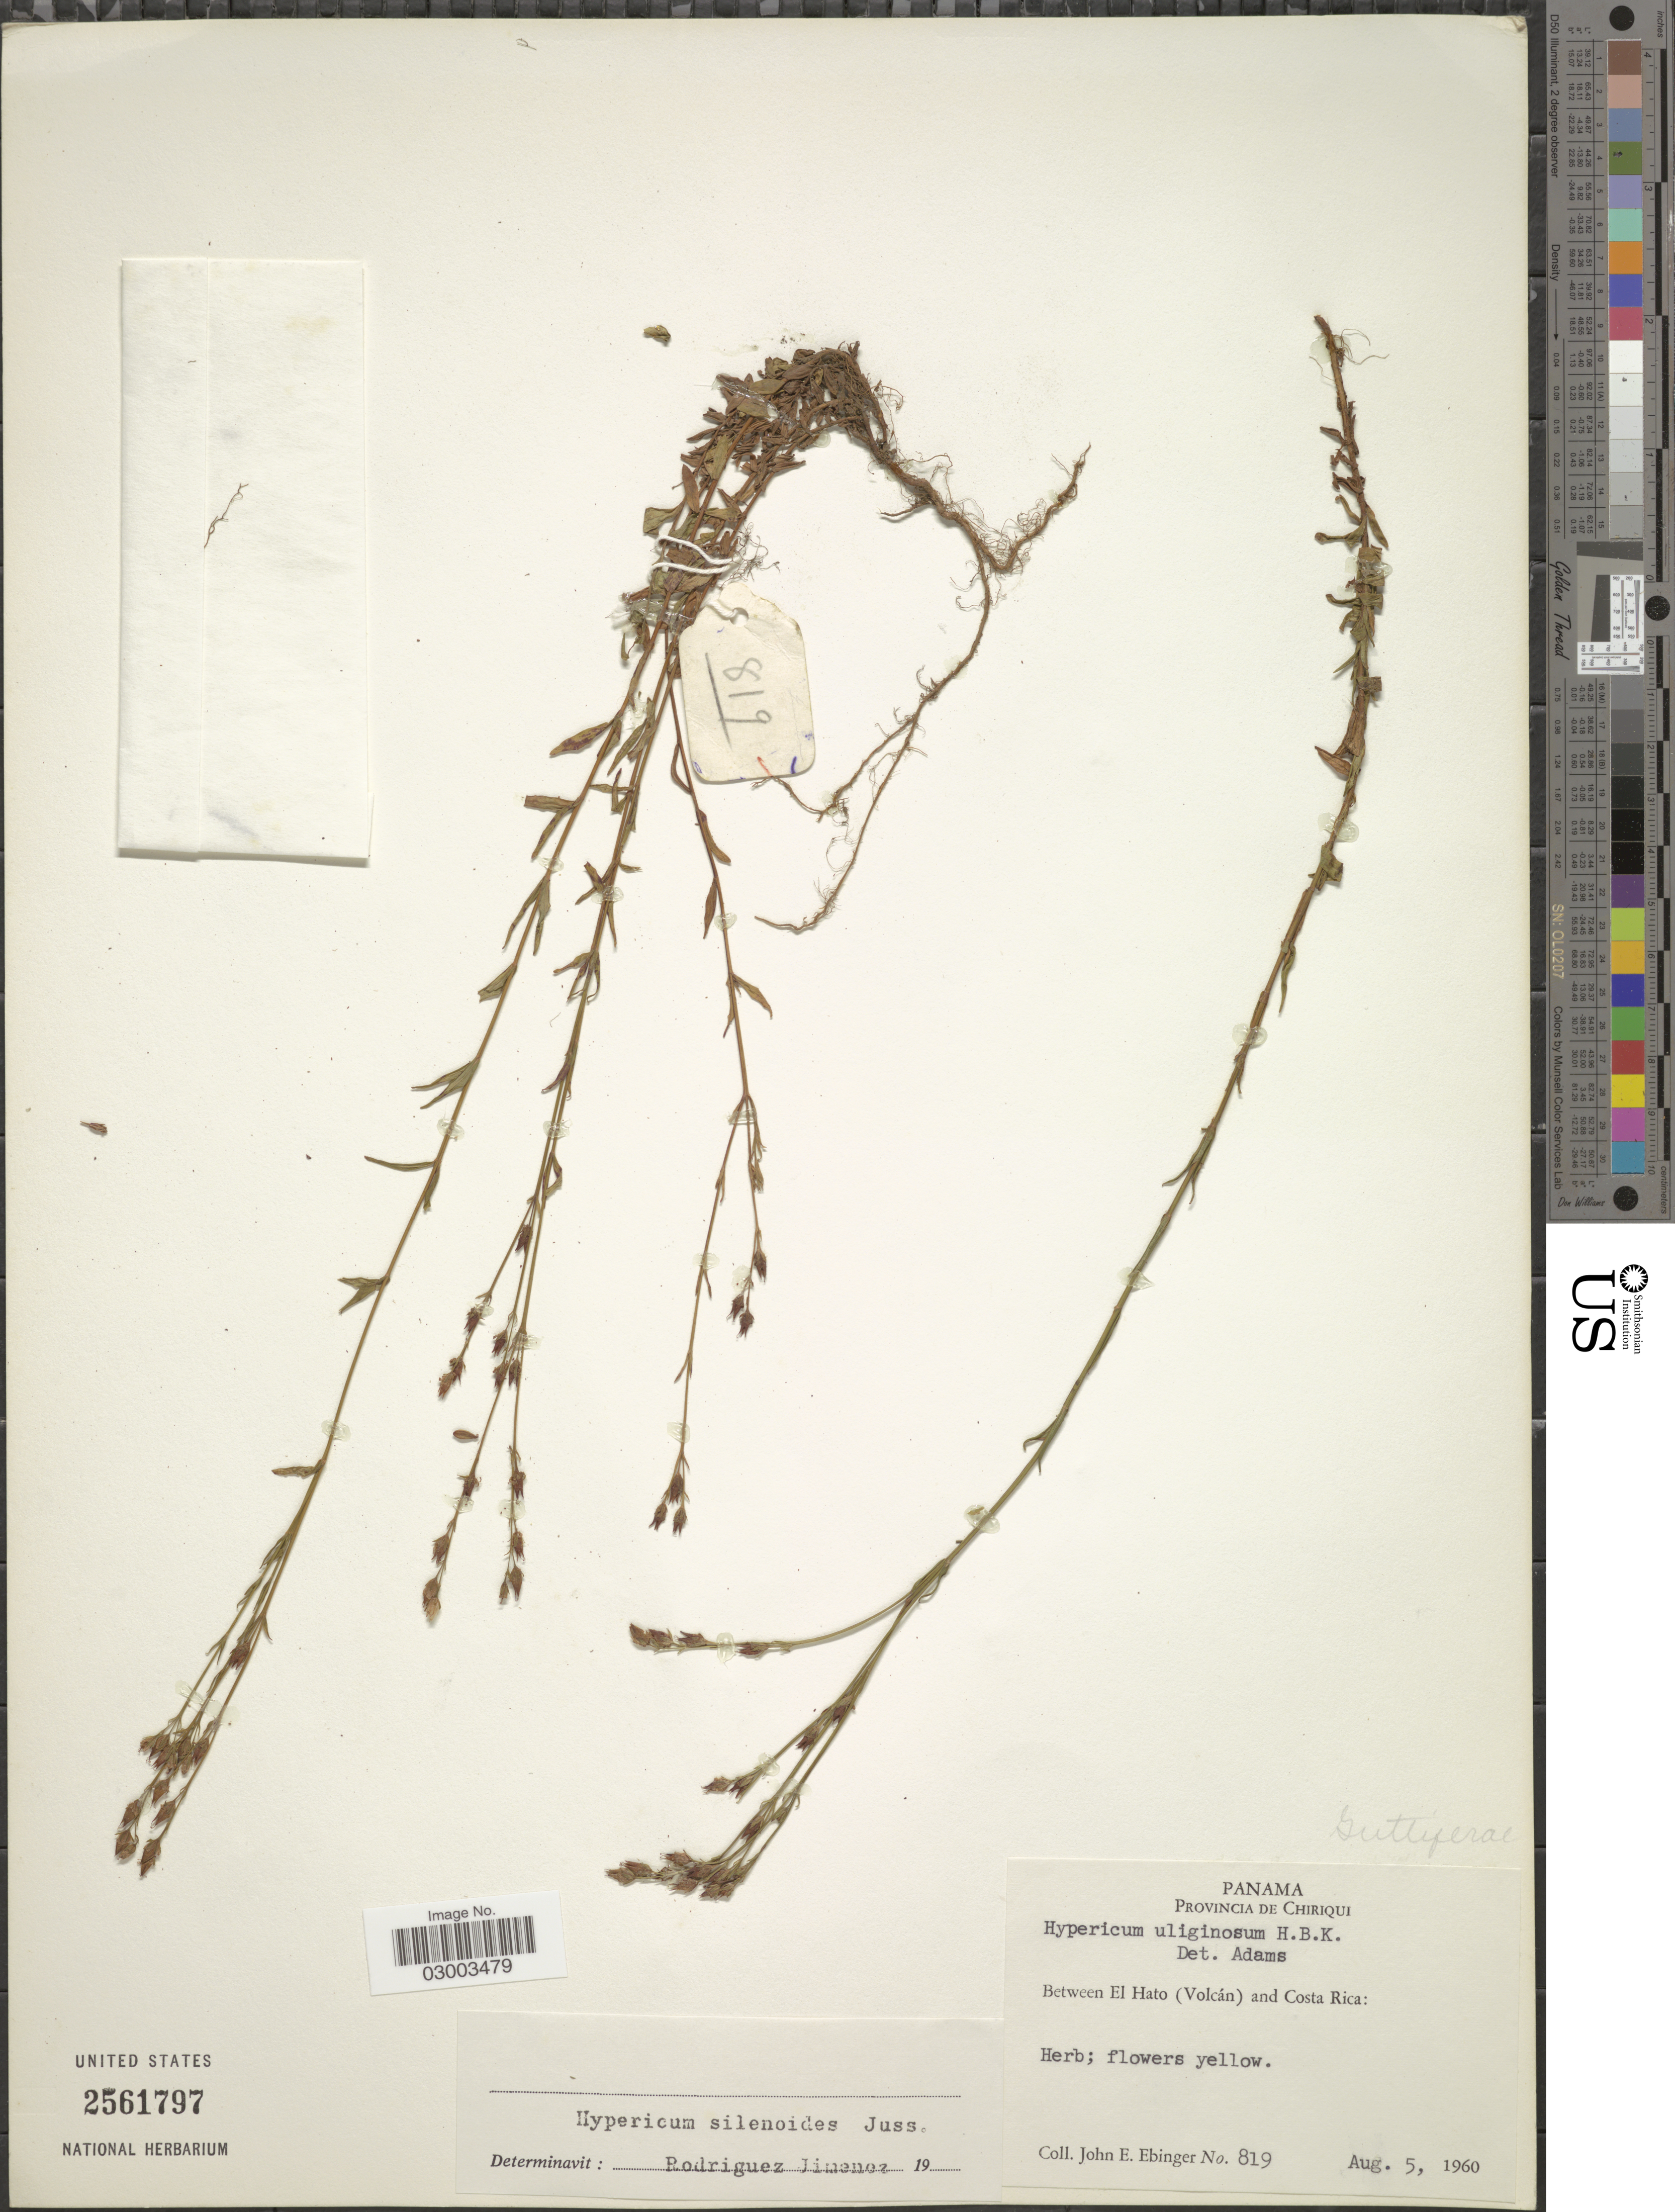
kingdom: Plantae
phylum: Tracheophyta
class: Magnoliopsida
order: Malpighiales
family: Hypericaceae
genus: Hypericum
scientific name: Hypericum silenoides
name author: Juss.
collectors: J. Ebinger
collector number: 819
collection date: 1960-08-05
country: Panama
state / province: Chiriqui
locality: Between El Hato (Volcán) and Costa Rica.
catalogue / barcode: US 2561797